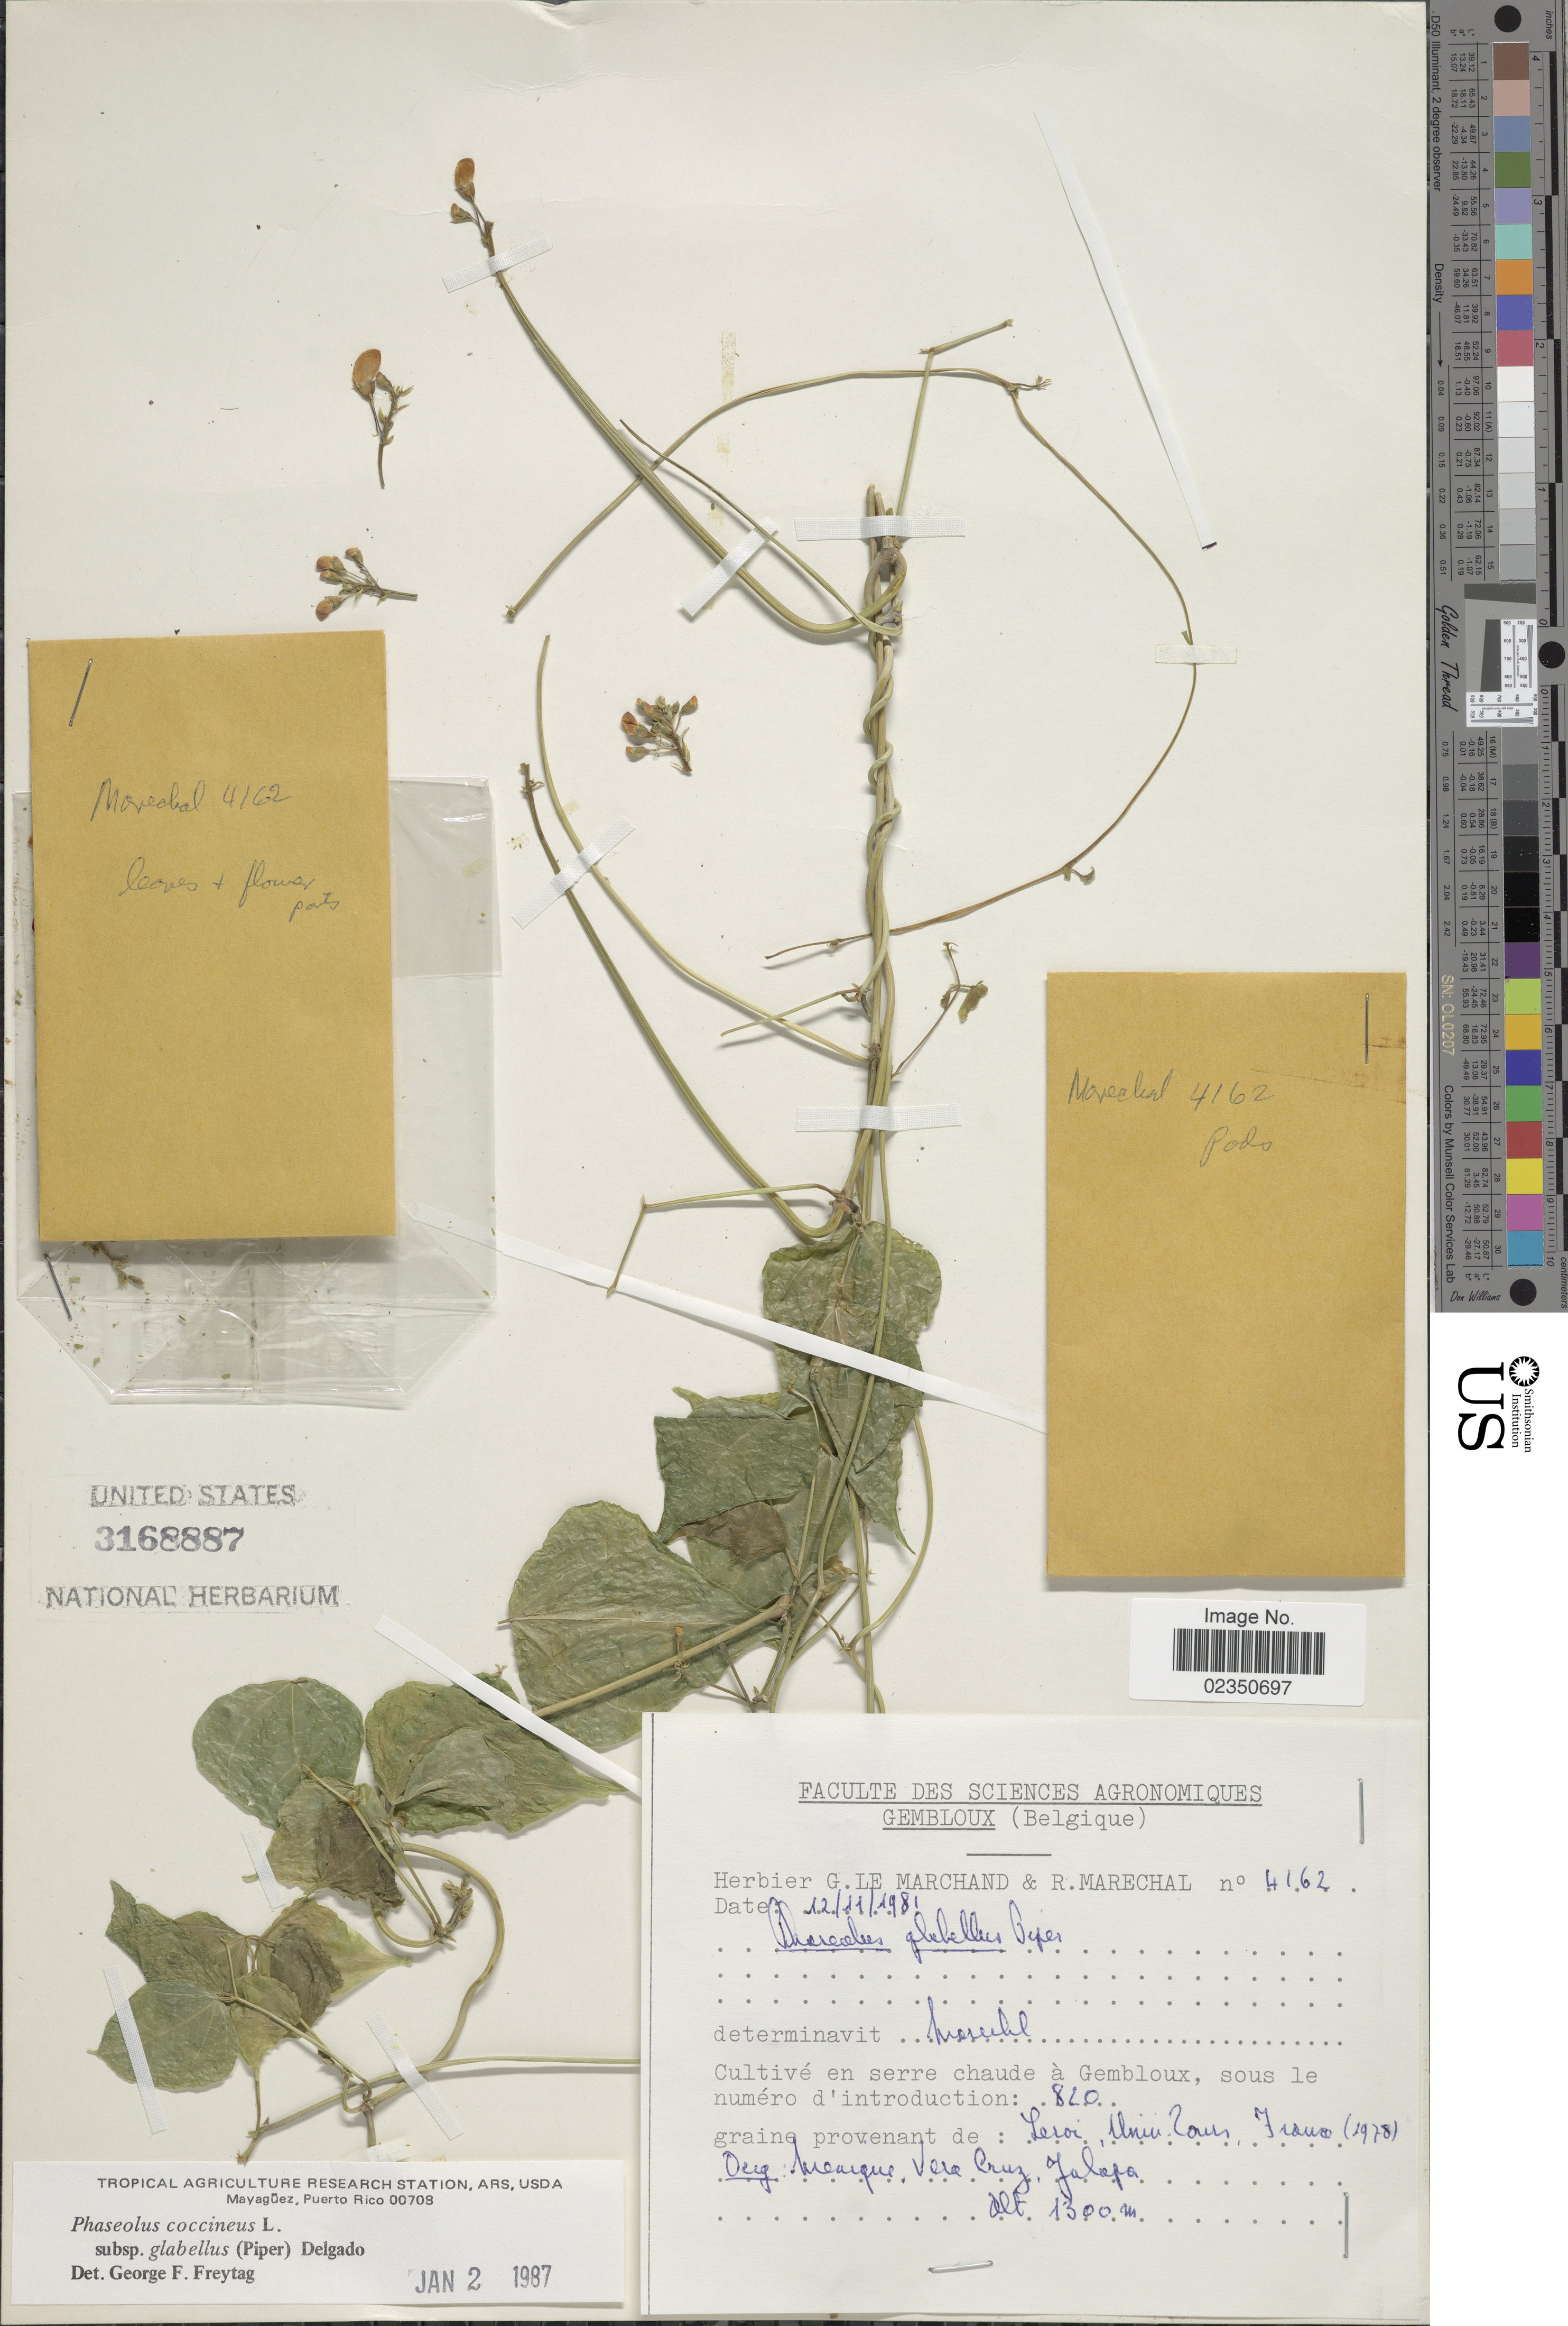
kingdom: Plantae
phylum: Tracheophyta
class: Magnoliopsida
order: Fabales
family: Fabaceae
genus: Phaseolus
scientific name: Phaseolus glabellus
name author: Piper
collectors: Ex herb. G. Le Marchand & R. Marechal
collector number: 4162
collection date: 1981-11-12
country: Mexico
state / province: Veracruz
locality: En erre chaude a Gembloux, sous le numero d'introduction 820, Oeg: Manaque Vera Cruz Jalapa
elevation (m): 1300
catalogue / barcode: US 3168887